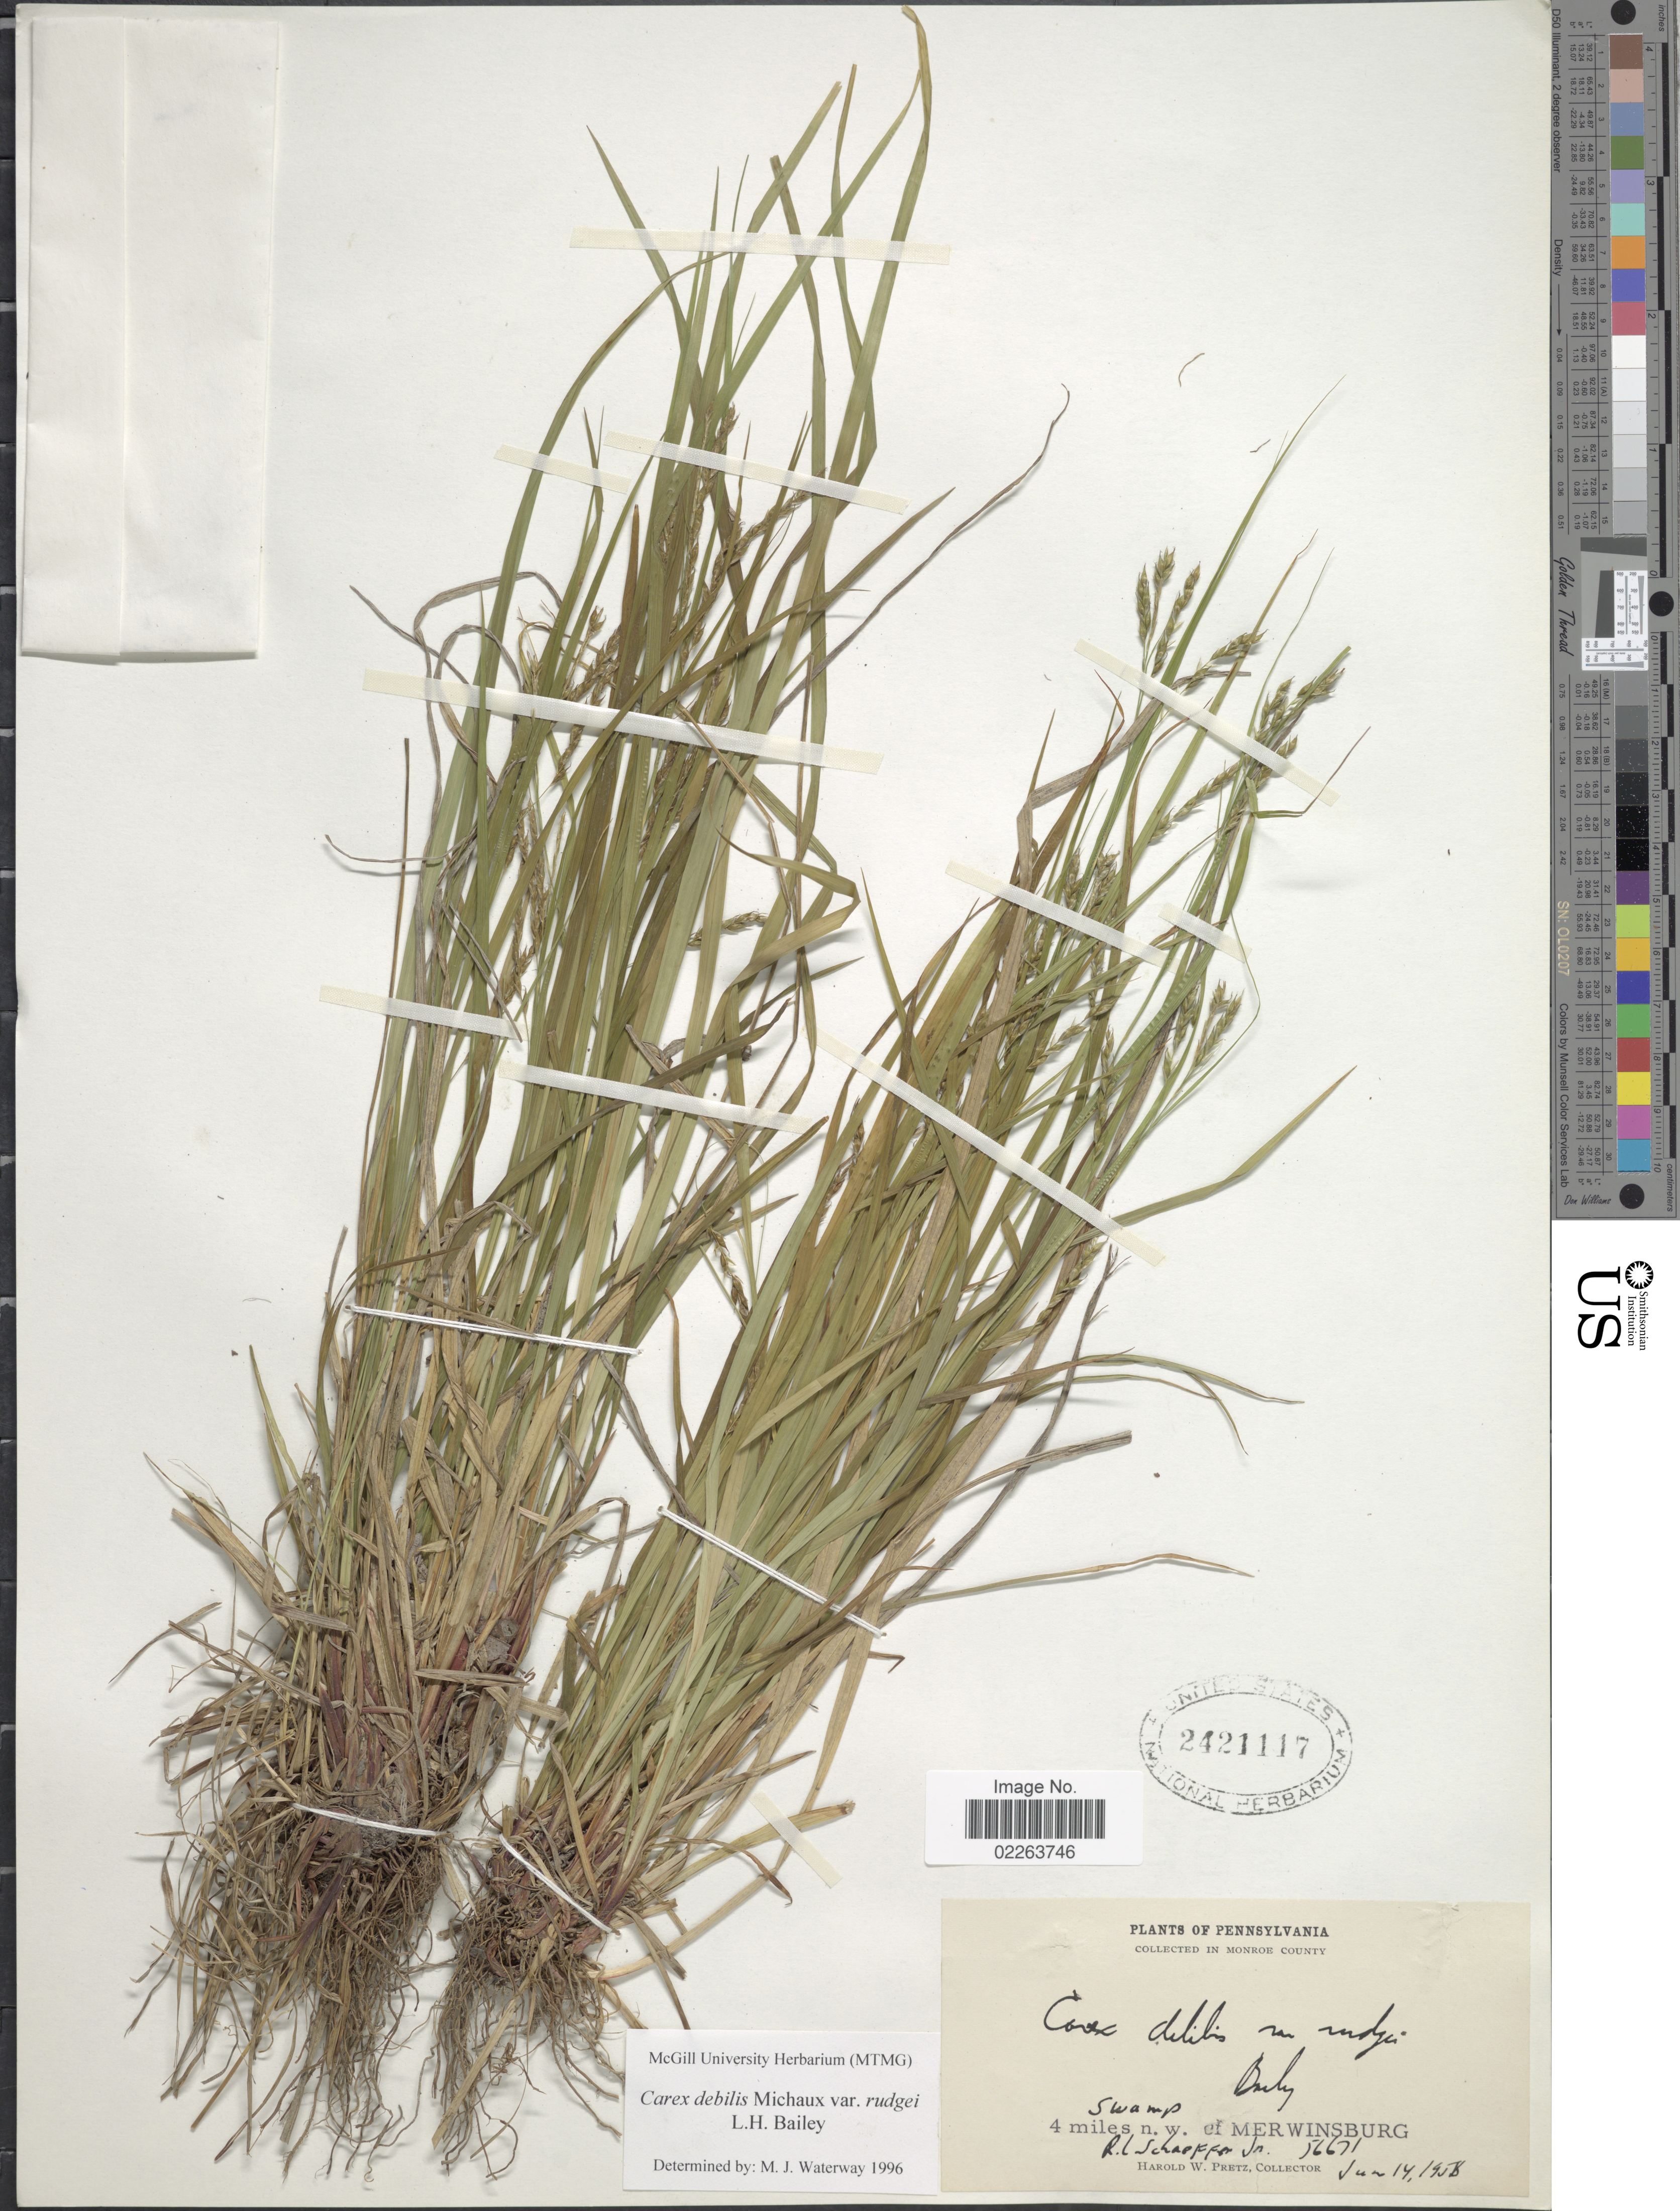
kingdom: Plantae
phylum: Tracheophyta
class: Liliopsida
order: Poales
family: Cyperaceae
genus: Carex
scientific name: Carex flexuosa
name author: Muhl. ex Willd.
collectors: R. L. Schaeffer Jr. & H. W. Pretz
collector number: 56671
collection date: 1958-06-14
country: United States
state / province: Pennsylvania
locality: Monroe County, 4 miles n.w. of Merwinsburg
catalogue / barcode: US 2421117